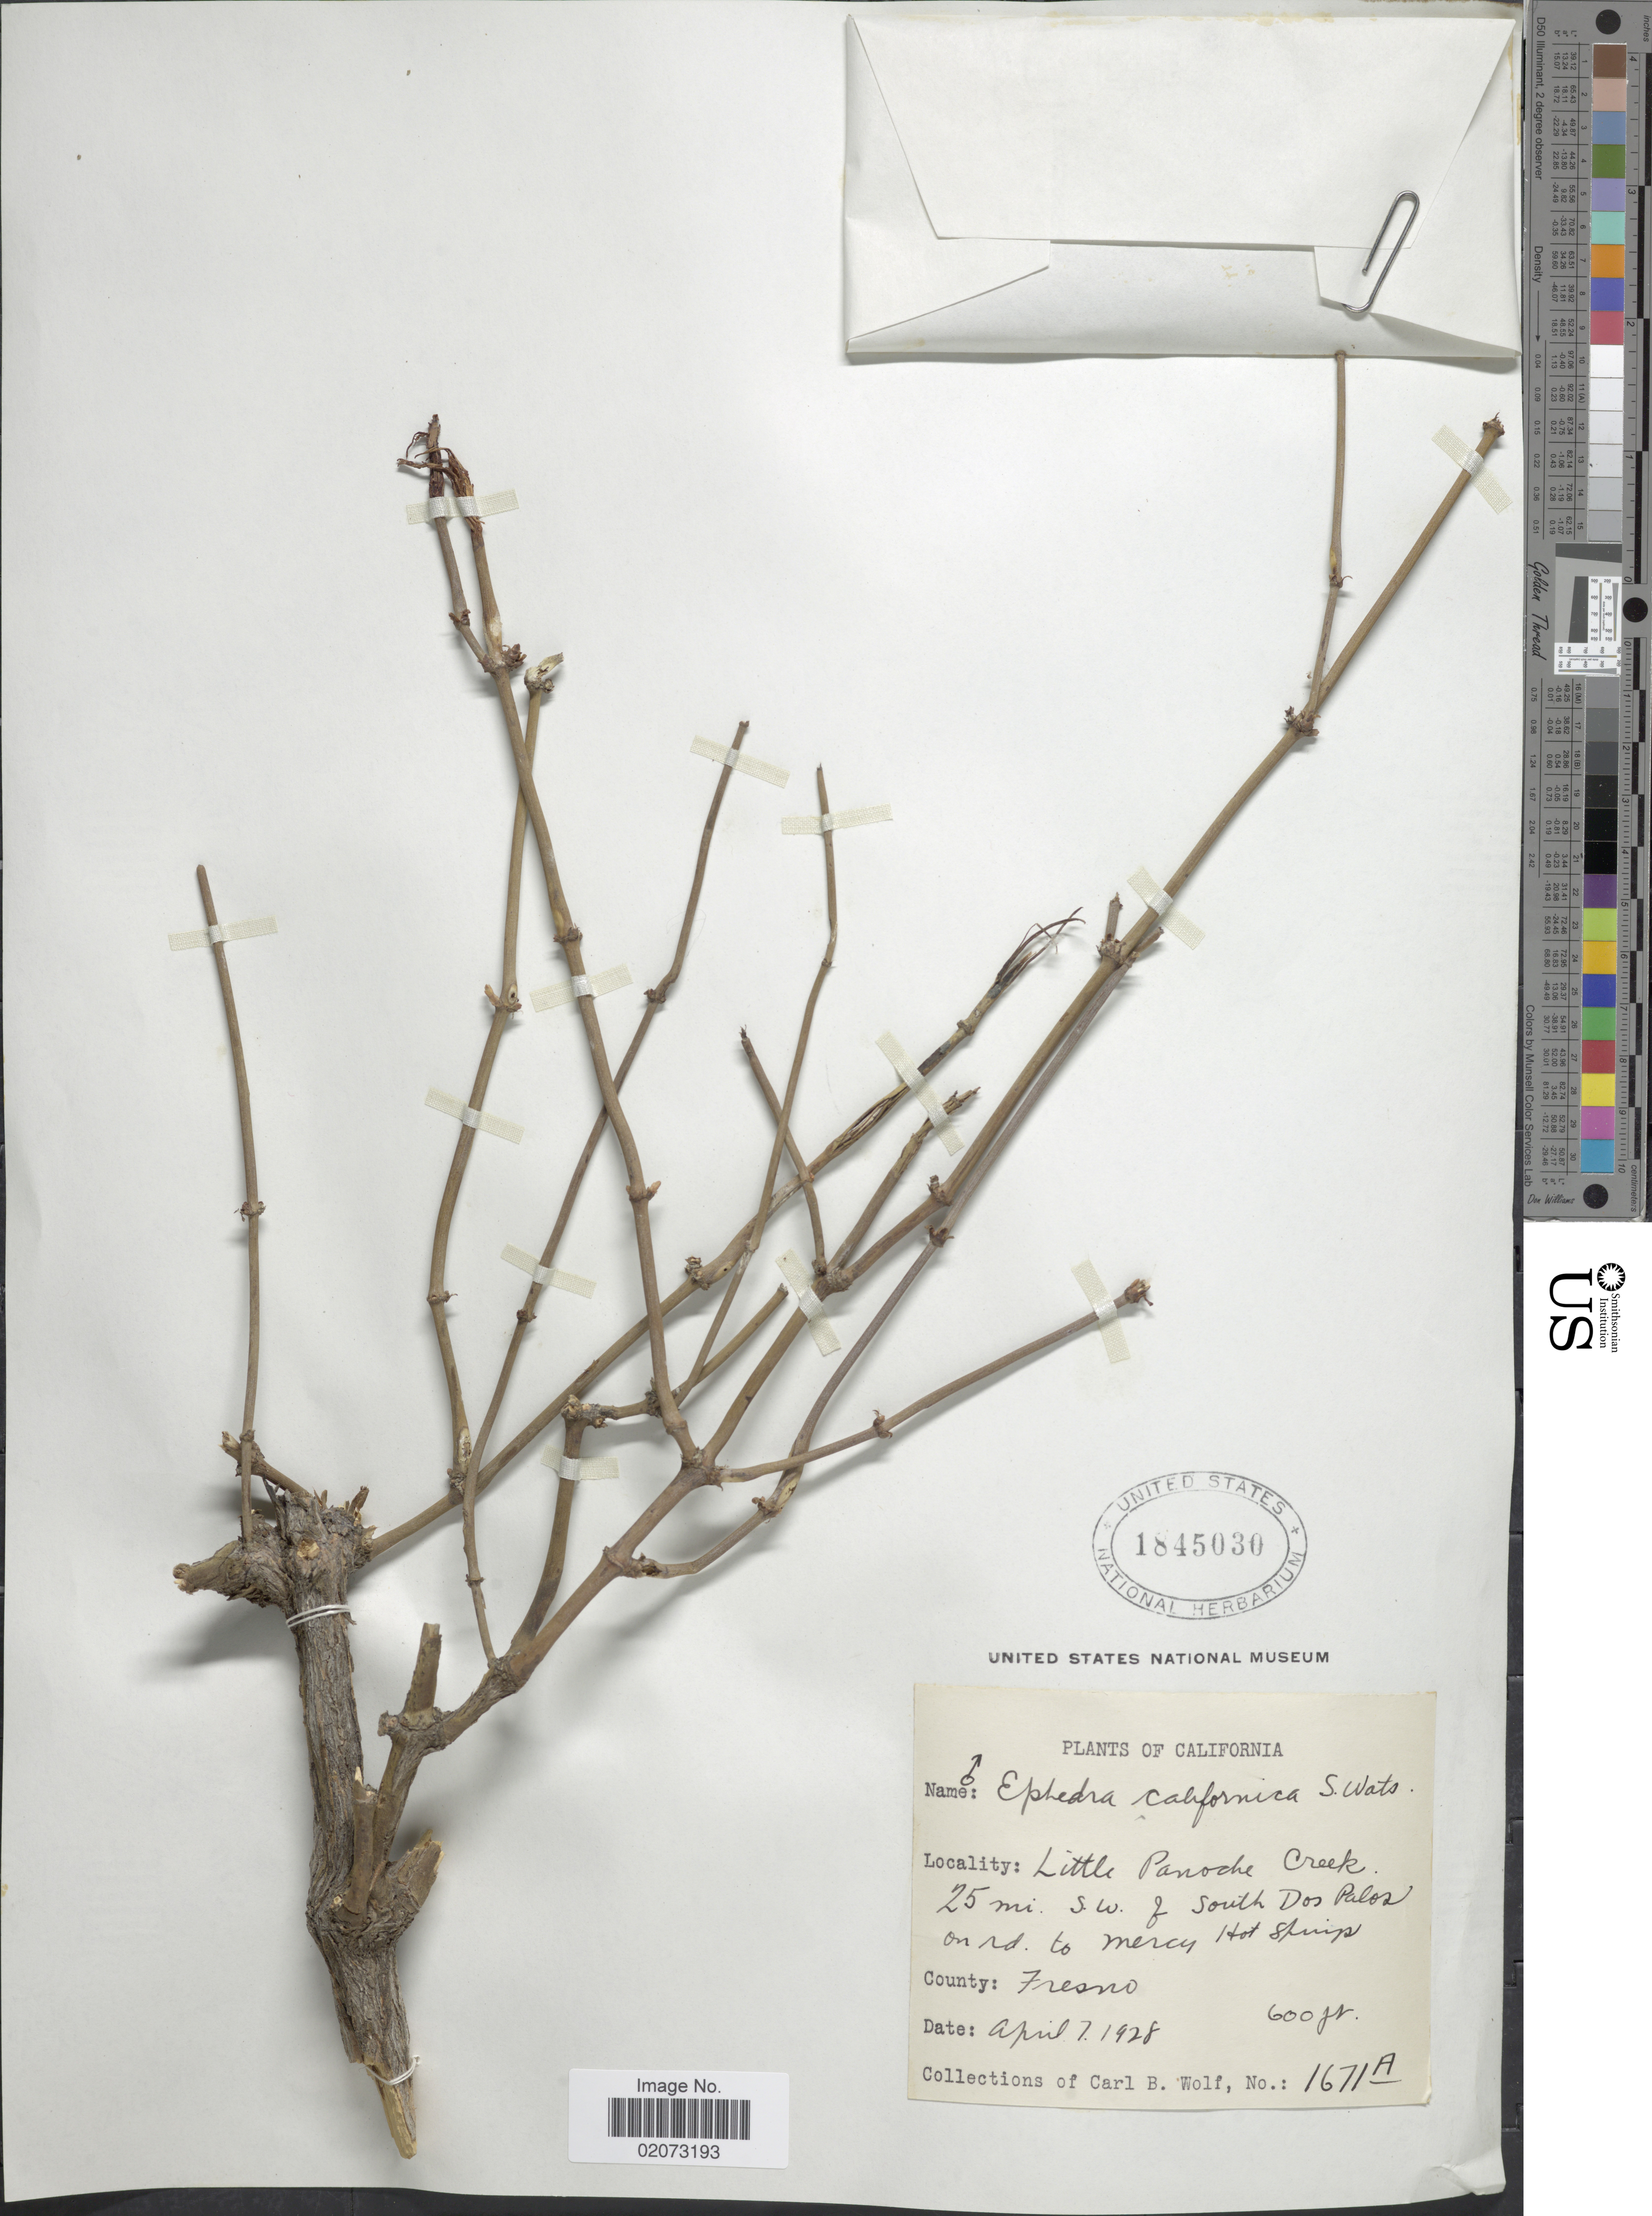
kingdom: Plantae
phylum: Tracheophyta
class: Gnetopsida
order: Ephedrales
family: Ephedraceae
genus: Ephedra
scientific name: Ephedra californica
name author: S. Watson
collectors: C. B. Wolf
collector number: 1671A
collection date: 1928-04-07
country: United States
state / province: California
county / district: Fresno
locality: Little Panoche Creek. 25 mi. s.w. of south Dos Palos on rd. to Mercy Hot Springs. County: Fresno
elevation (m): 183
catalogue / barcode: US 1845030